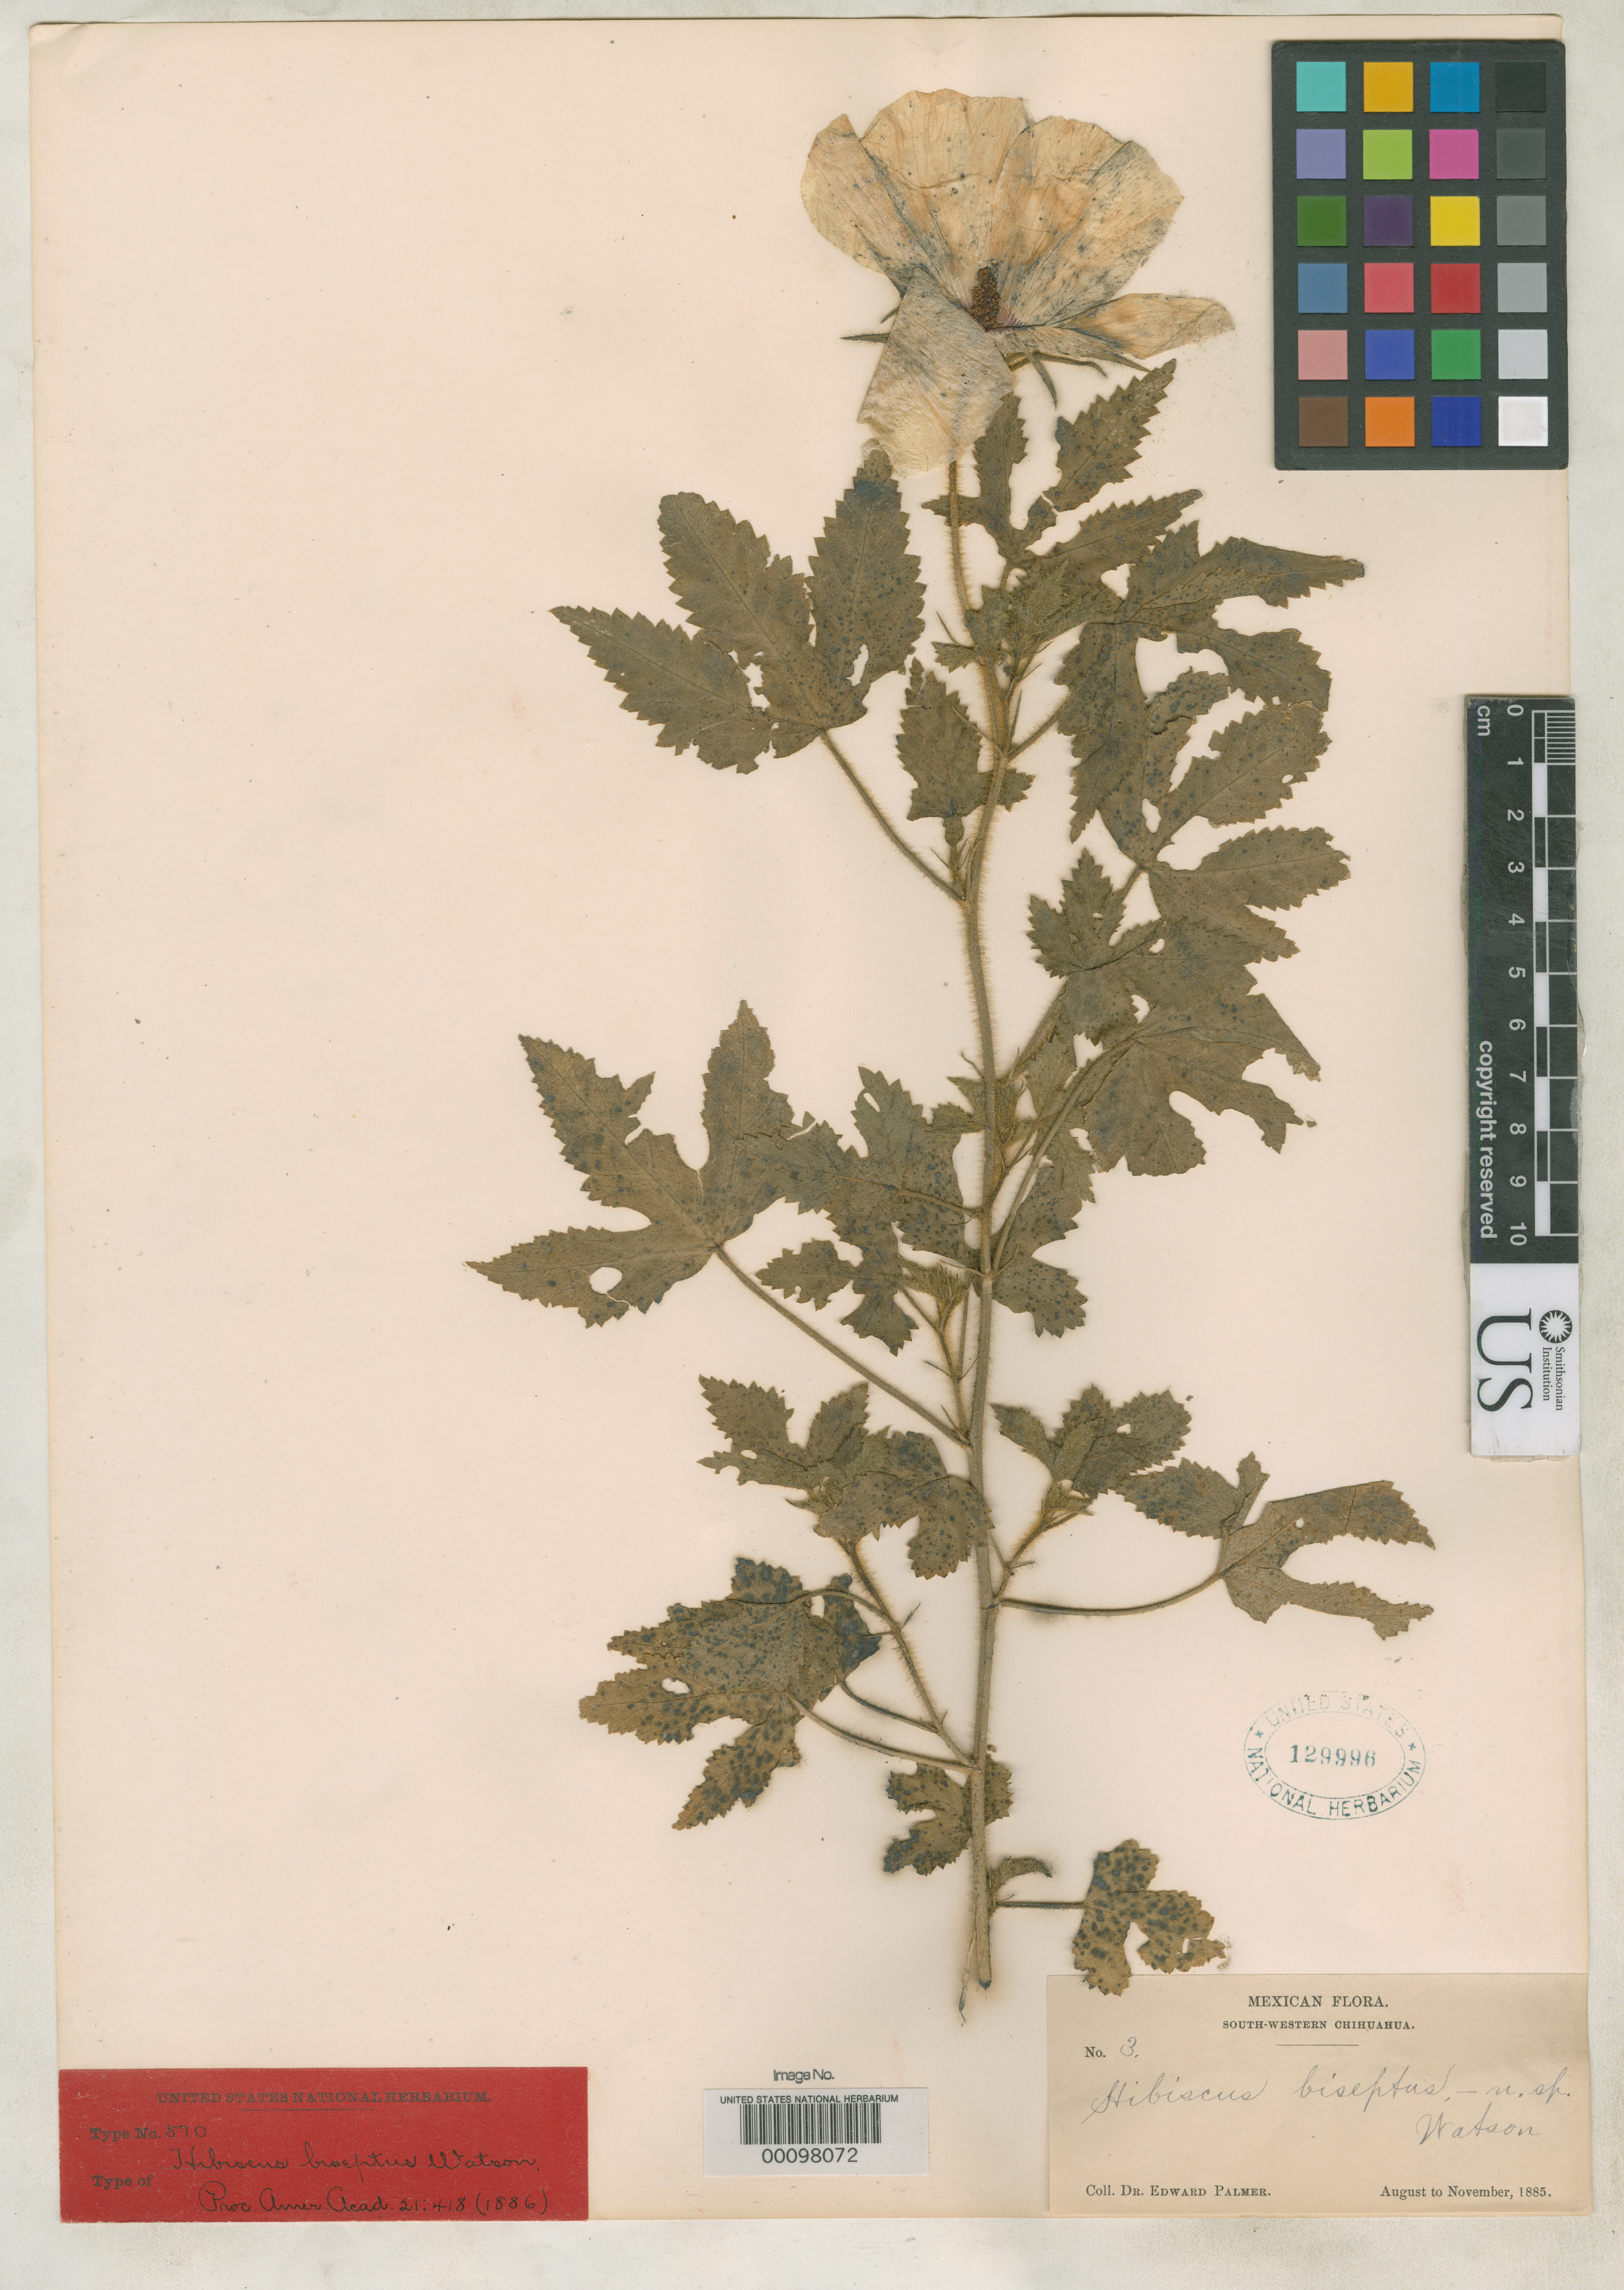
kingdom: Plantae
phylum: Tracheophyta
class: Magnoliopsida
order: Malvales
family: Malvaceae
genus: Hibiscus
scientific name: Hibiscus biseptus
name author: S. Watson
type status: Isotype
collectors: E. Palmer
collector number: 3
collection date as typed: Aug 1885 to -- Nov 1885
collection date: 1885-08/1885-11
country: Mexico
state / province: Chihuahua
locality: South-western Chihuahua.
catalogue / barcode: US 129996